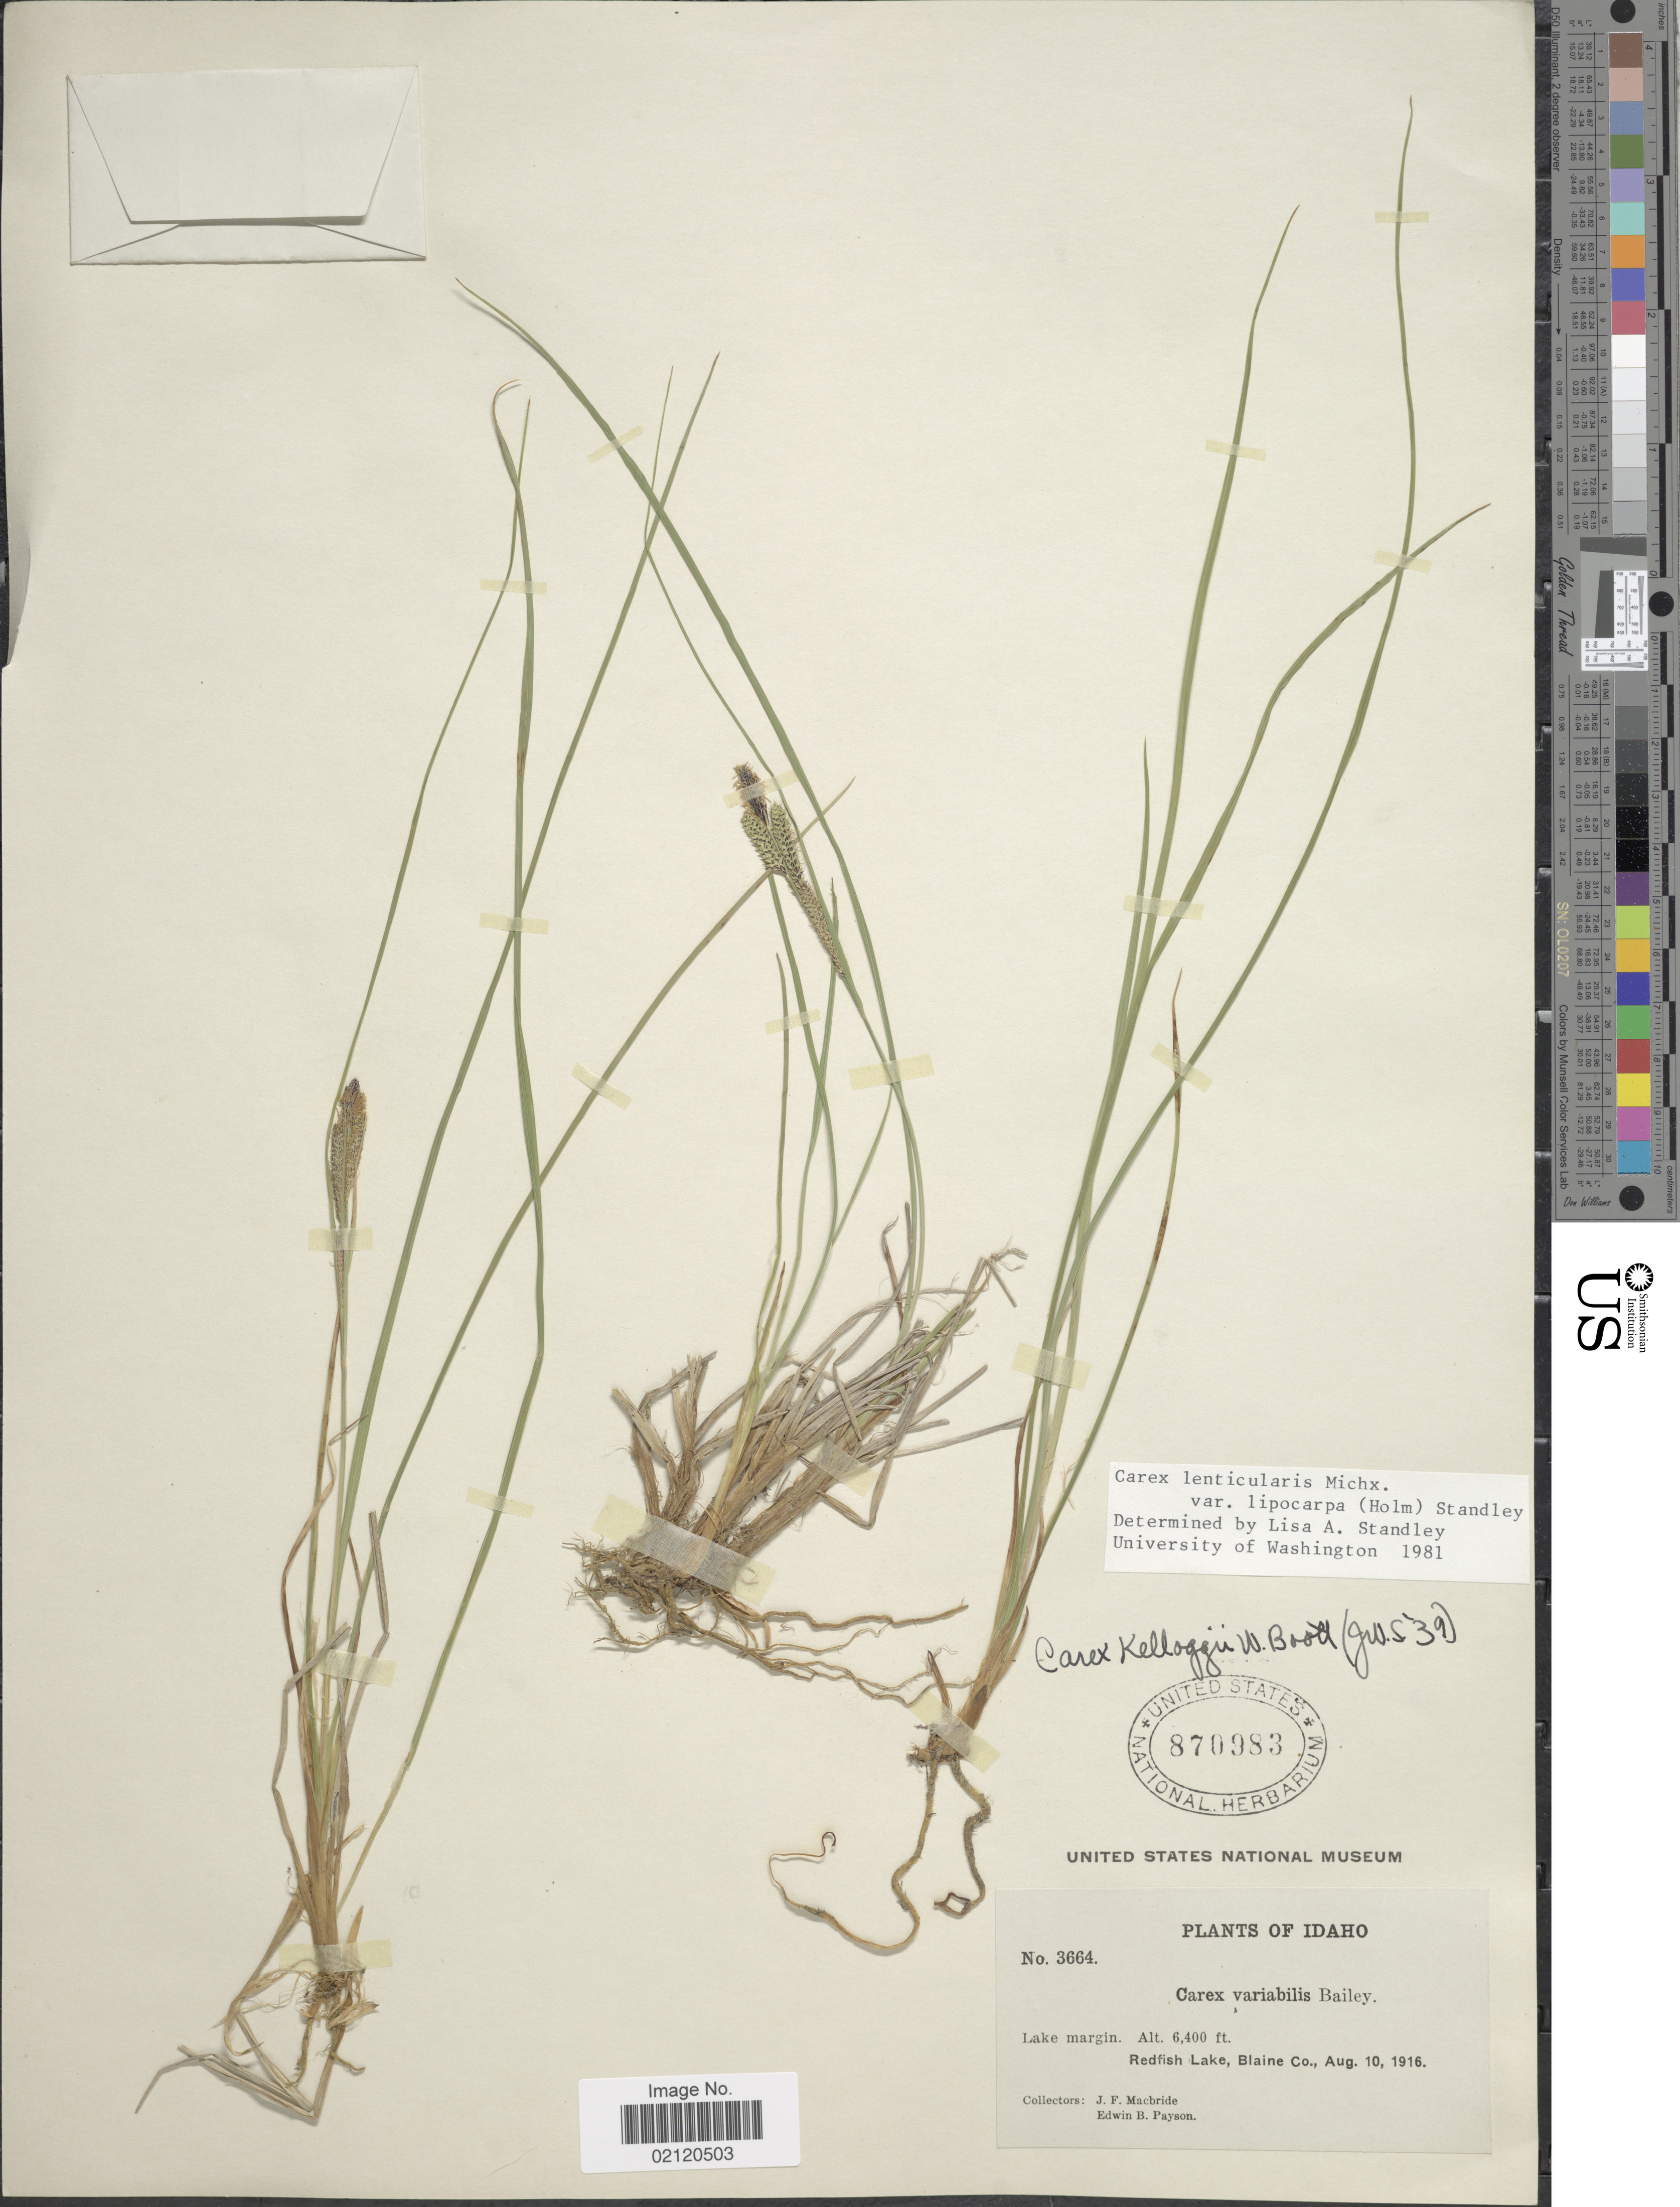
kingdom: Plantae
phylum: Tracheophyta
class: Liliopsida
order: Poales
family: Cyperaceae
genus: Carex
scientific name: Carex kelloggii var. kelloggii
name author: W. Boott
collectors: J. F. Macbride & E. B. Payson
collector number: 3664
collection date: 1916-08-10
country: United States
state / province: Idaho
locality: Redfish Lake, Blaine Co.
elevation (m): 1951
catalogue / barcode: US 870983